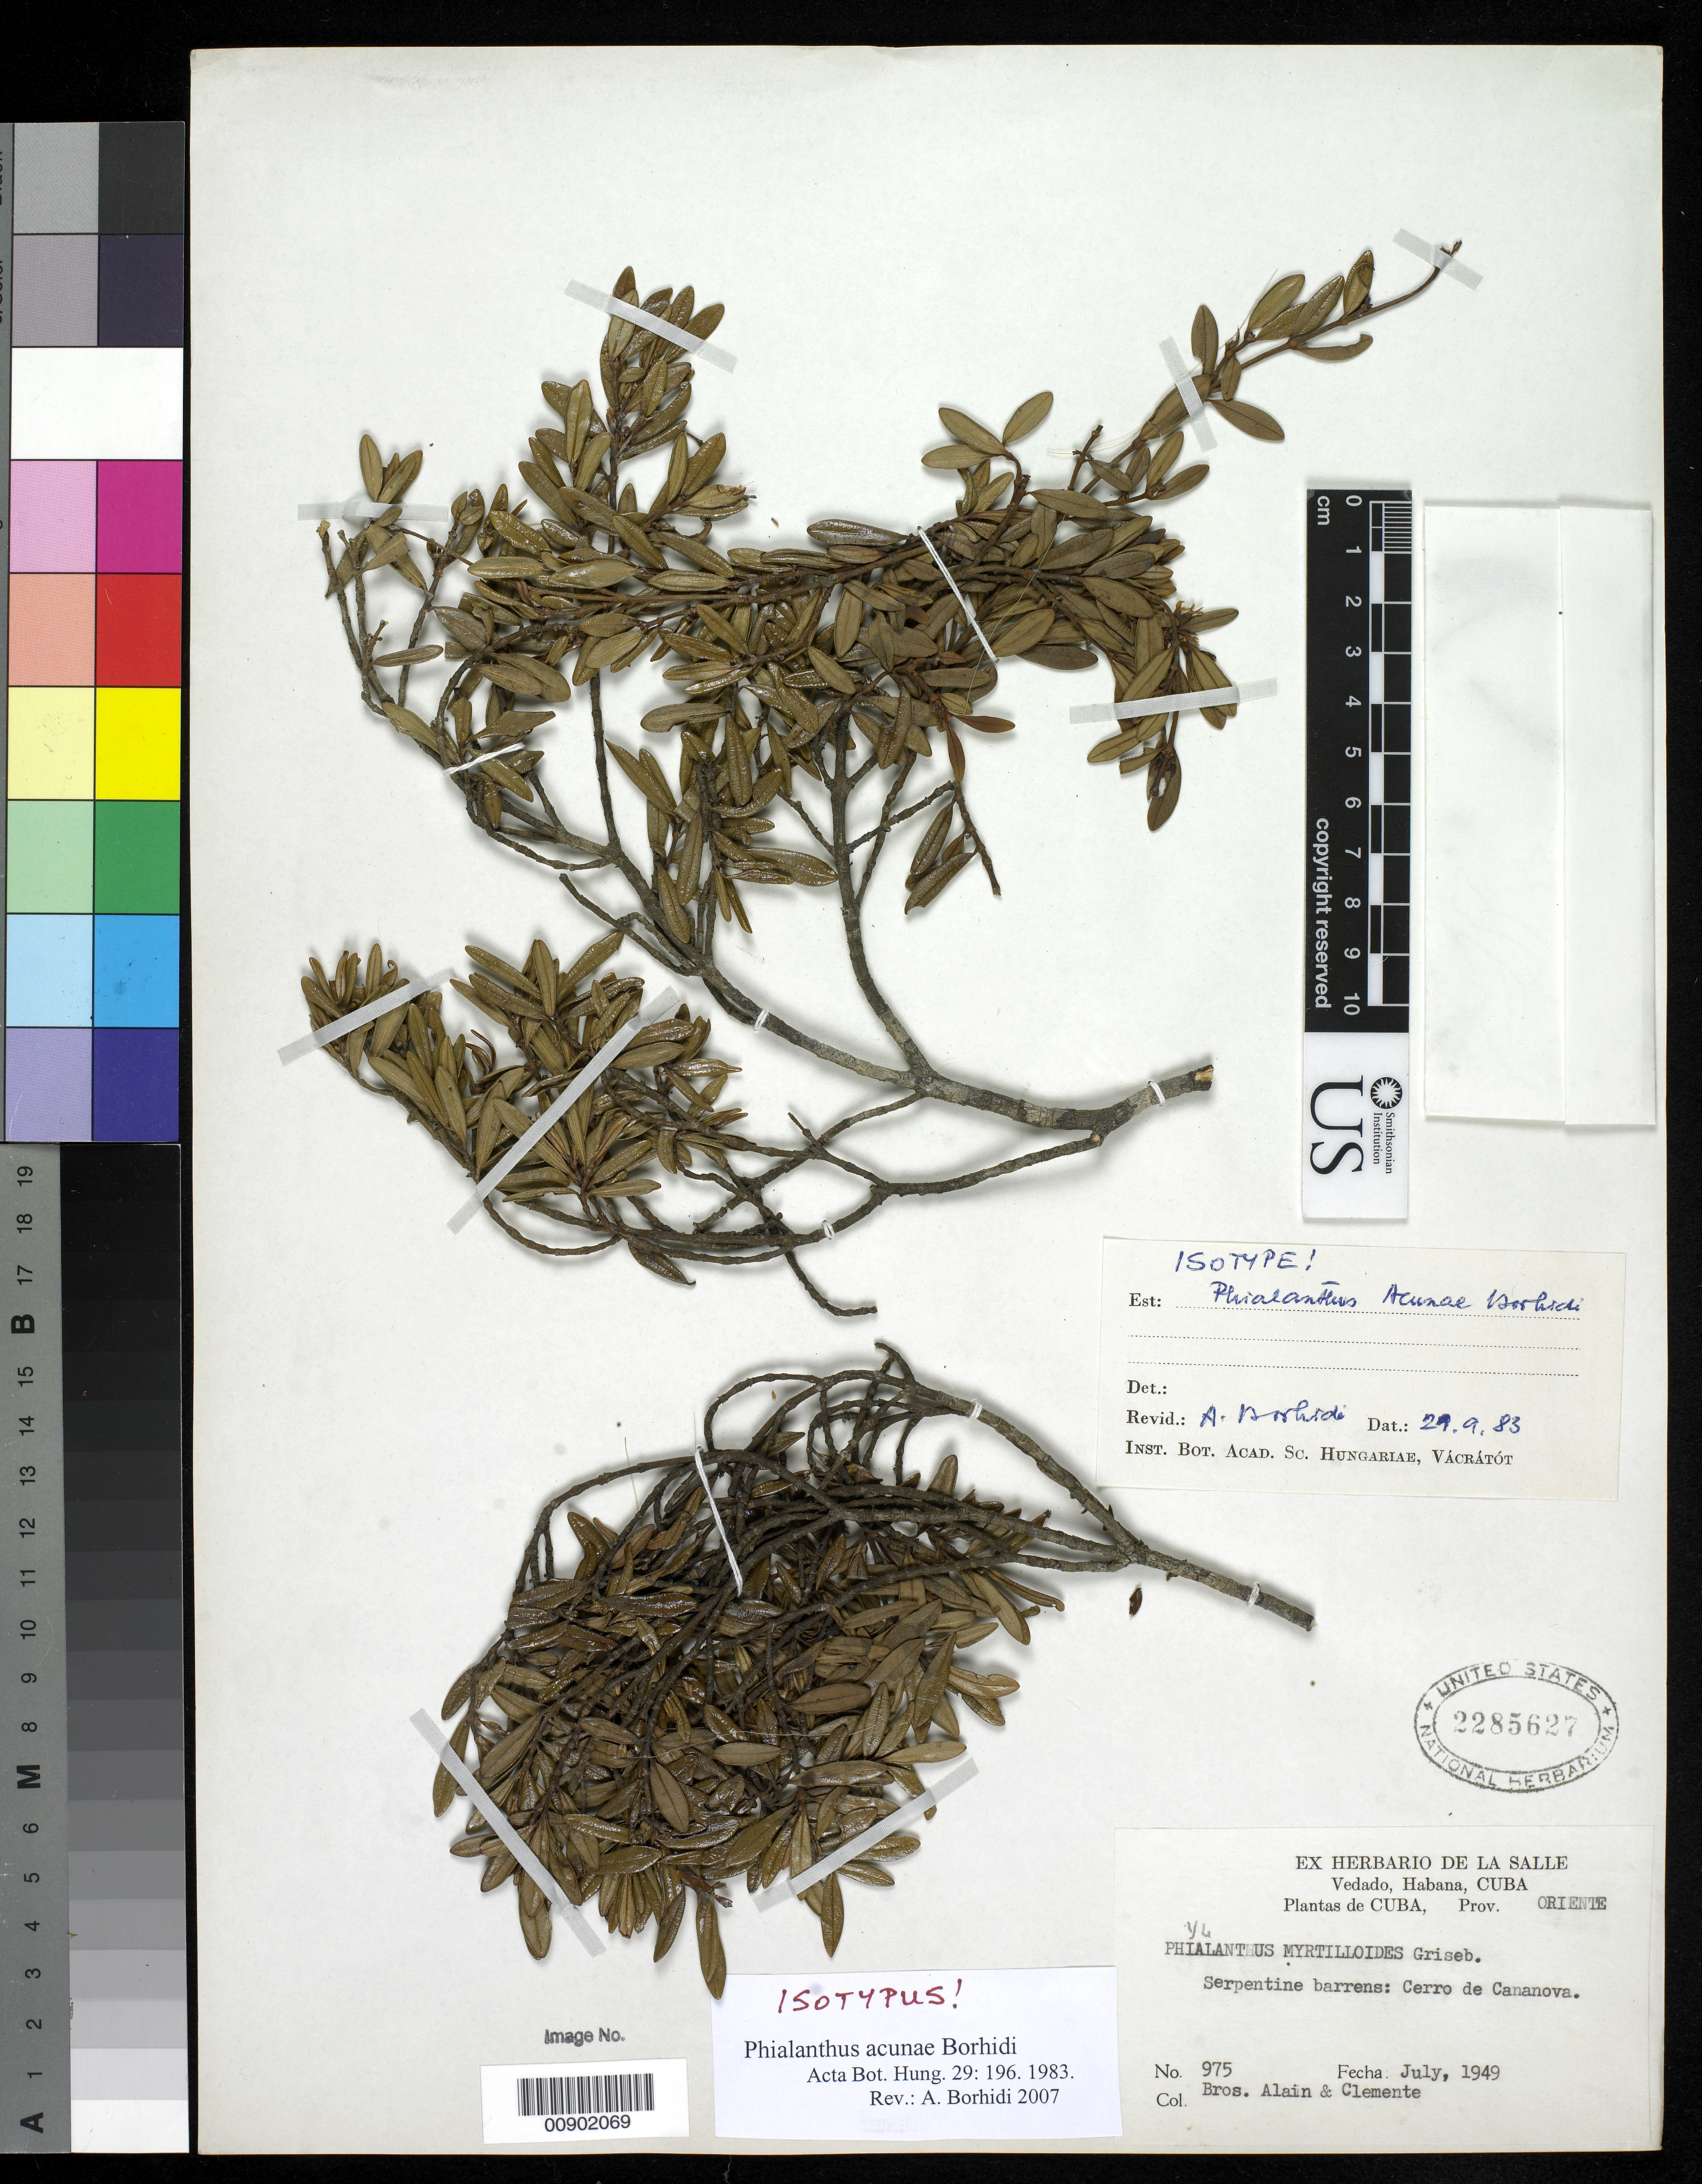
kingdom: Plantae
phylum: Tracheophyta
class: Magnoliopsida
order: Gentianales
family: Rubiaceae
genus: Phialanthus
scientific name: Phialanthus acunae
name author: Borhidi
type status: Isotype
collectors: A. H. Liogier & Bro. Clemente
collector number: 975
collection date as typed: Jul 1949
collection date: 1949-07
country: Cuba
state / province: Oriente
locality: Serpentine barrens: Cerro de Cananova.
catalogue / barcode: US 2285627